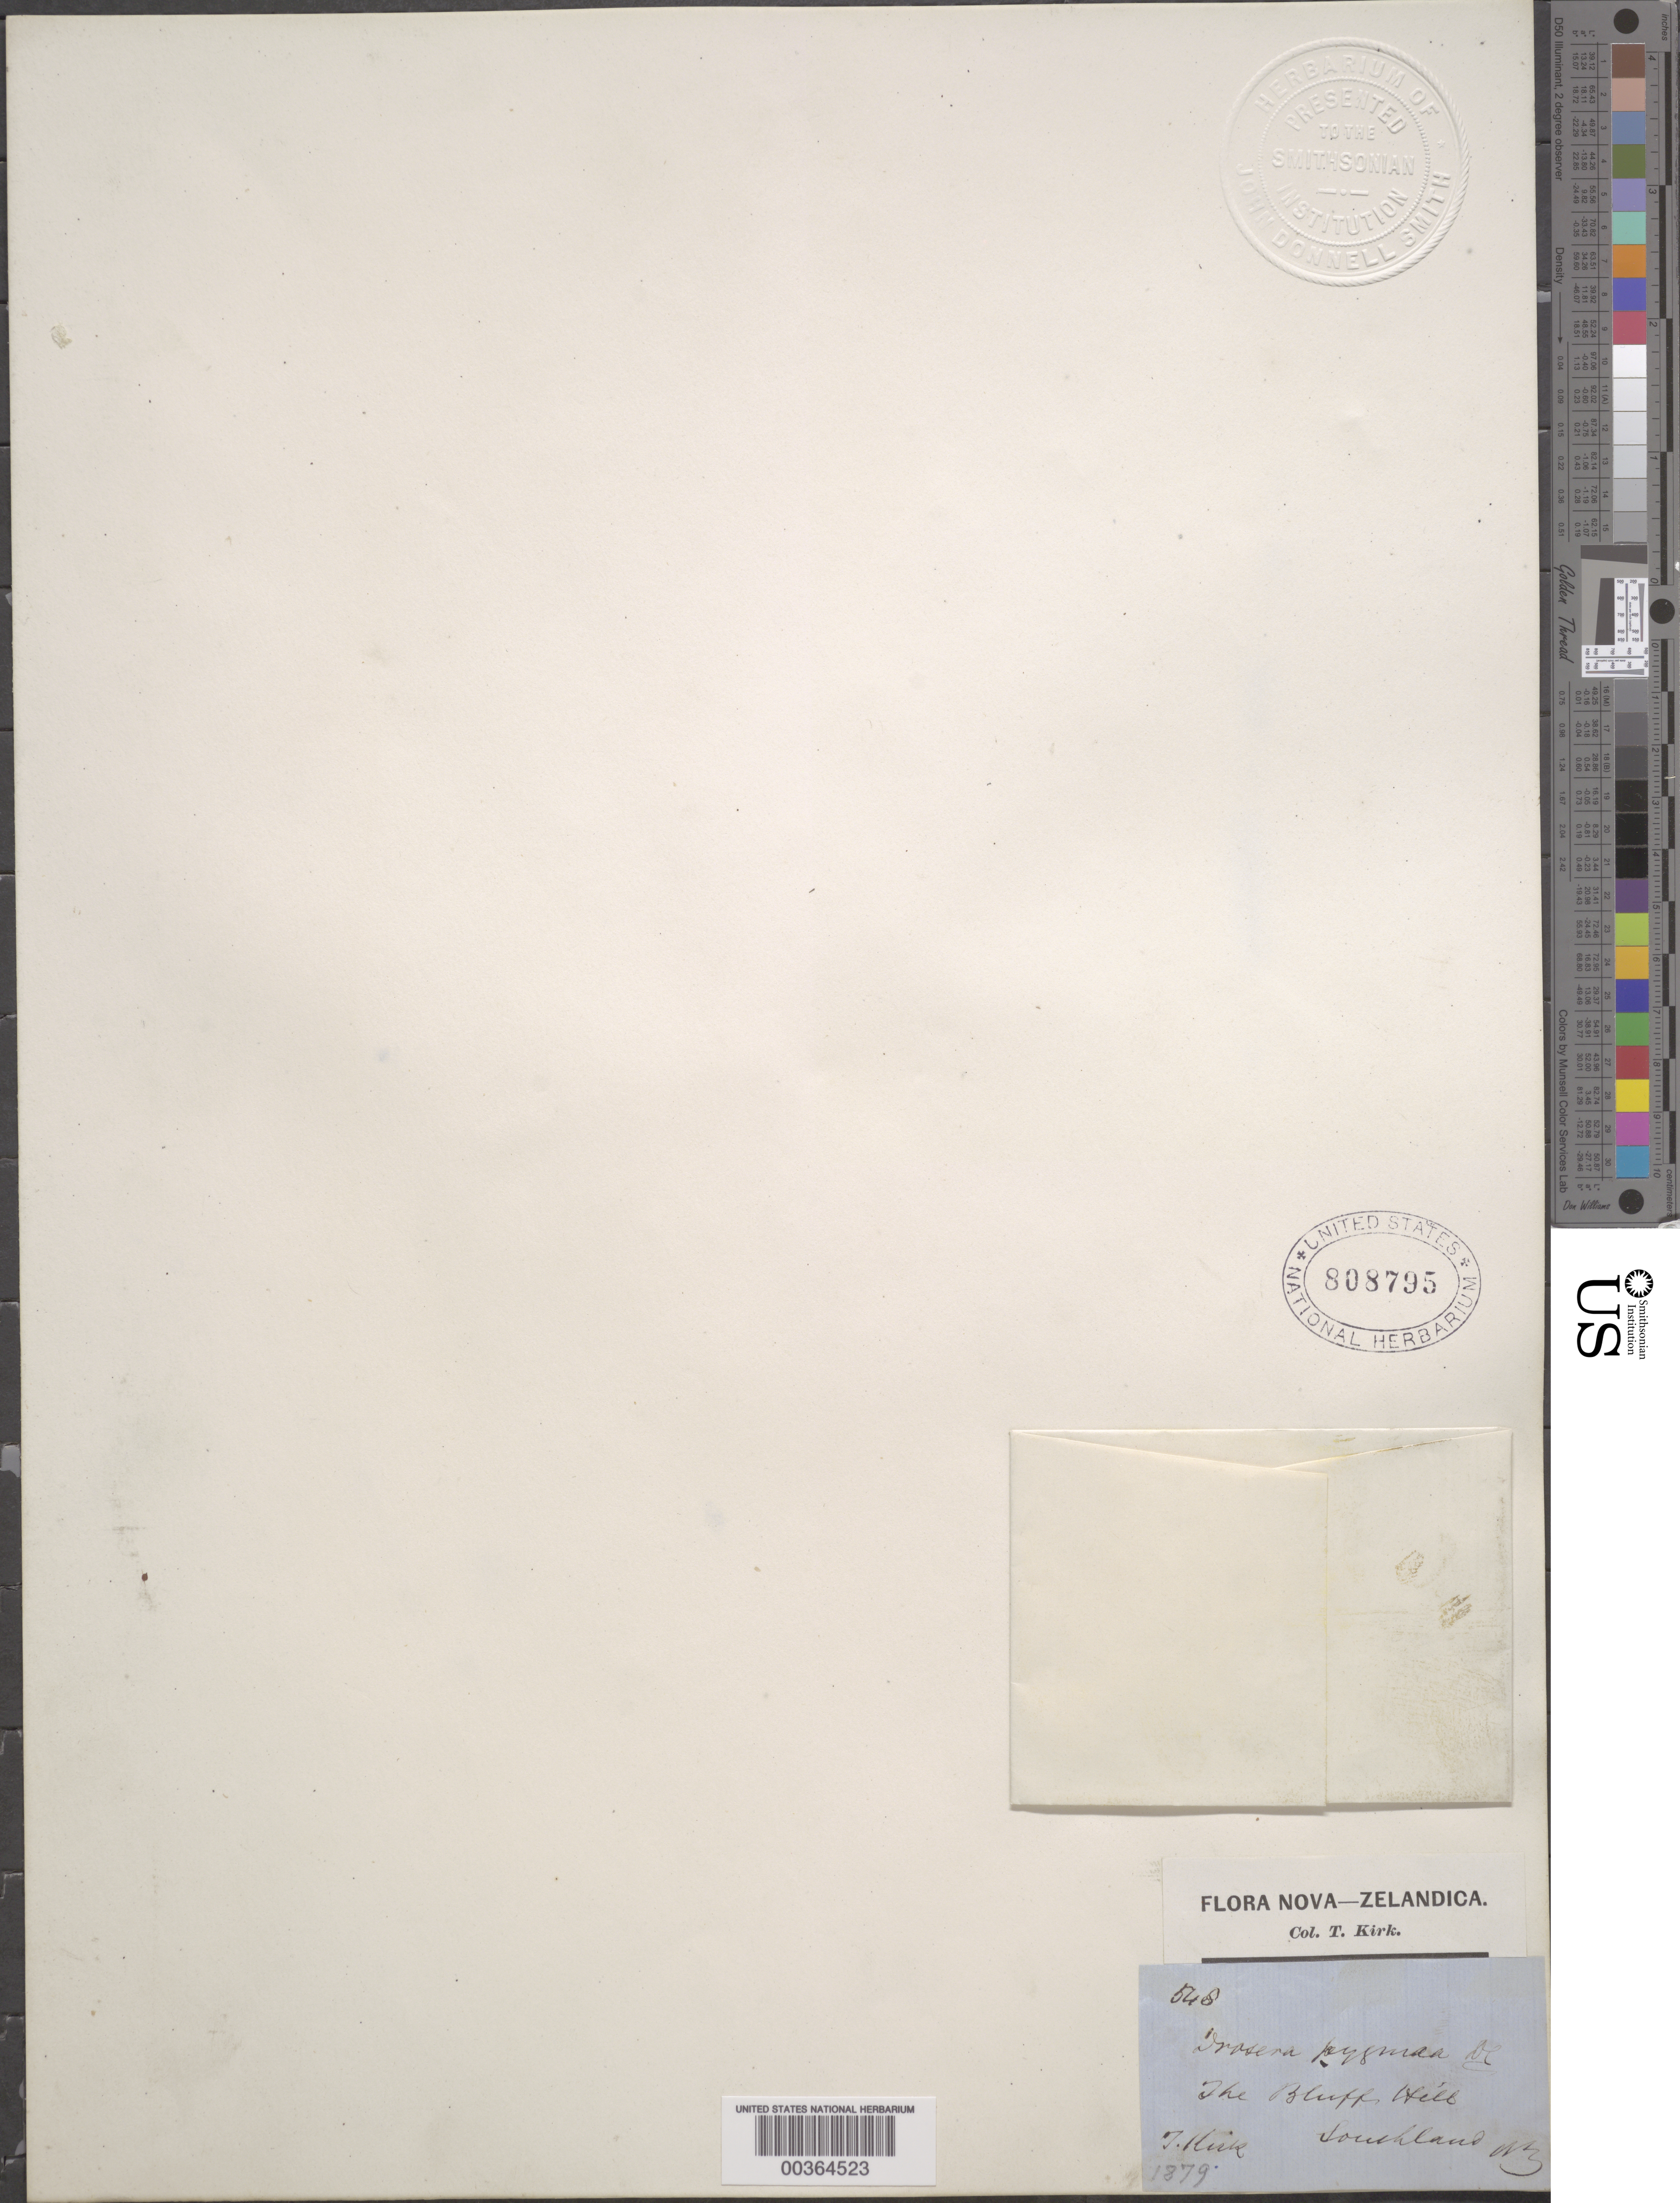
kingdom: Plantae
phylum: Tracheophyta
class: Magnoliopsida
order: Caryophyllales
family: Droseraceae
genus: Drosera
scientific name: Drosera pygmaea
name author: DC.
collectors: T. Kirk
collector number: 546 Or 548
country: New Zealand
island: South Island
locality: The bluff hill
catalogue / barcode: US 808795